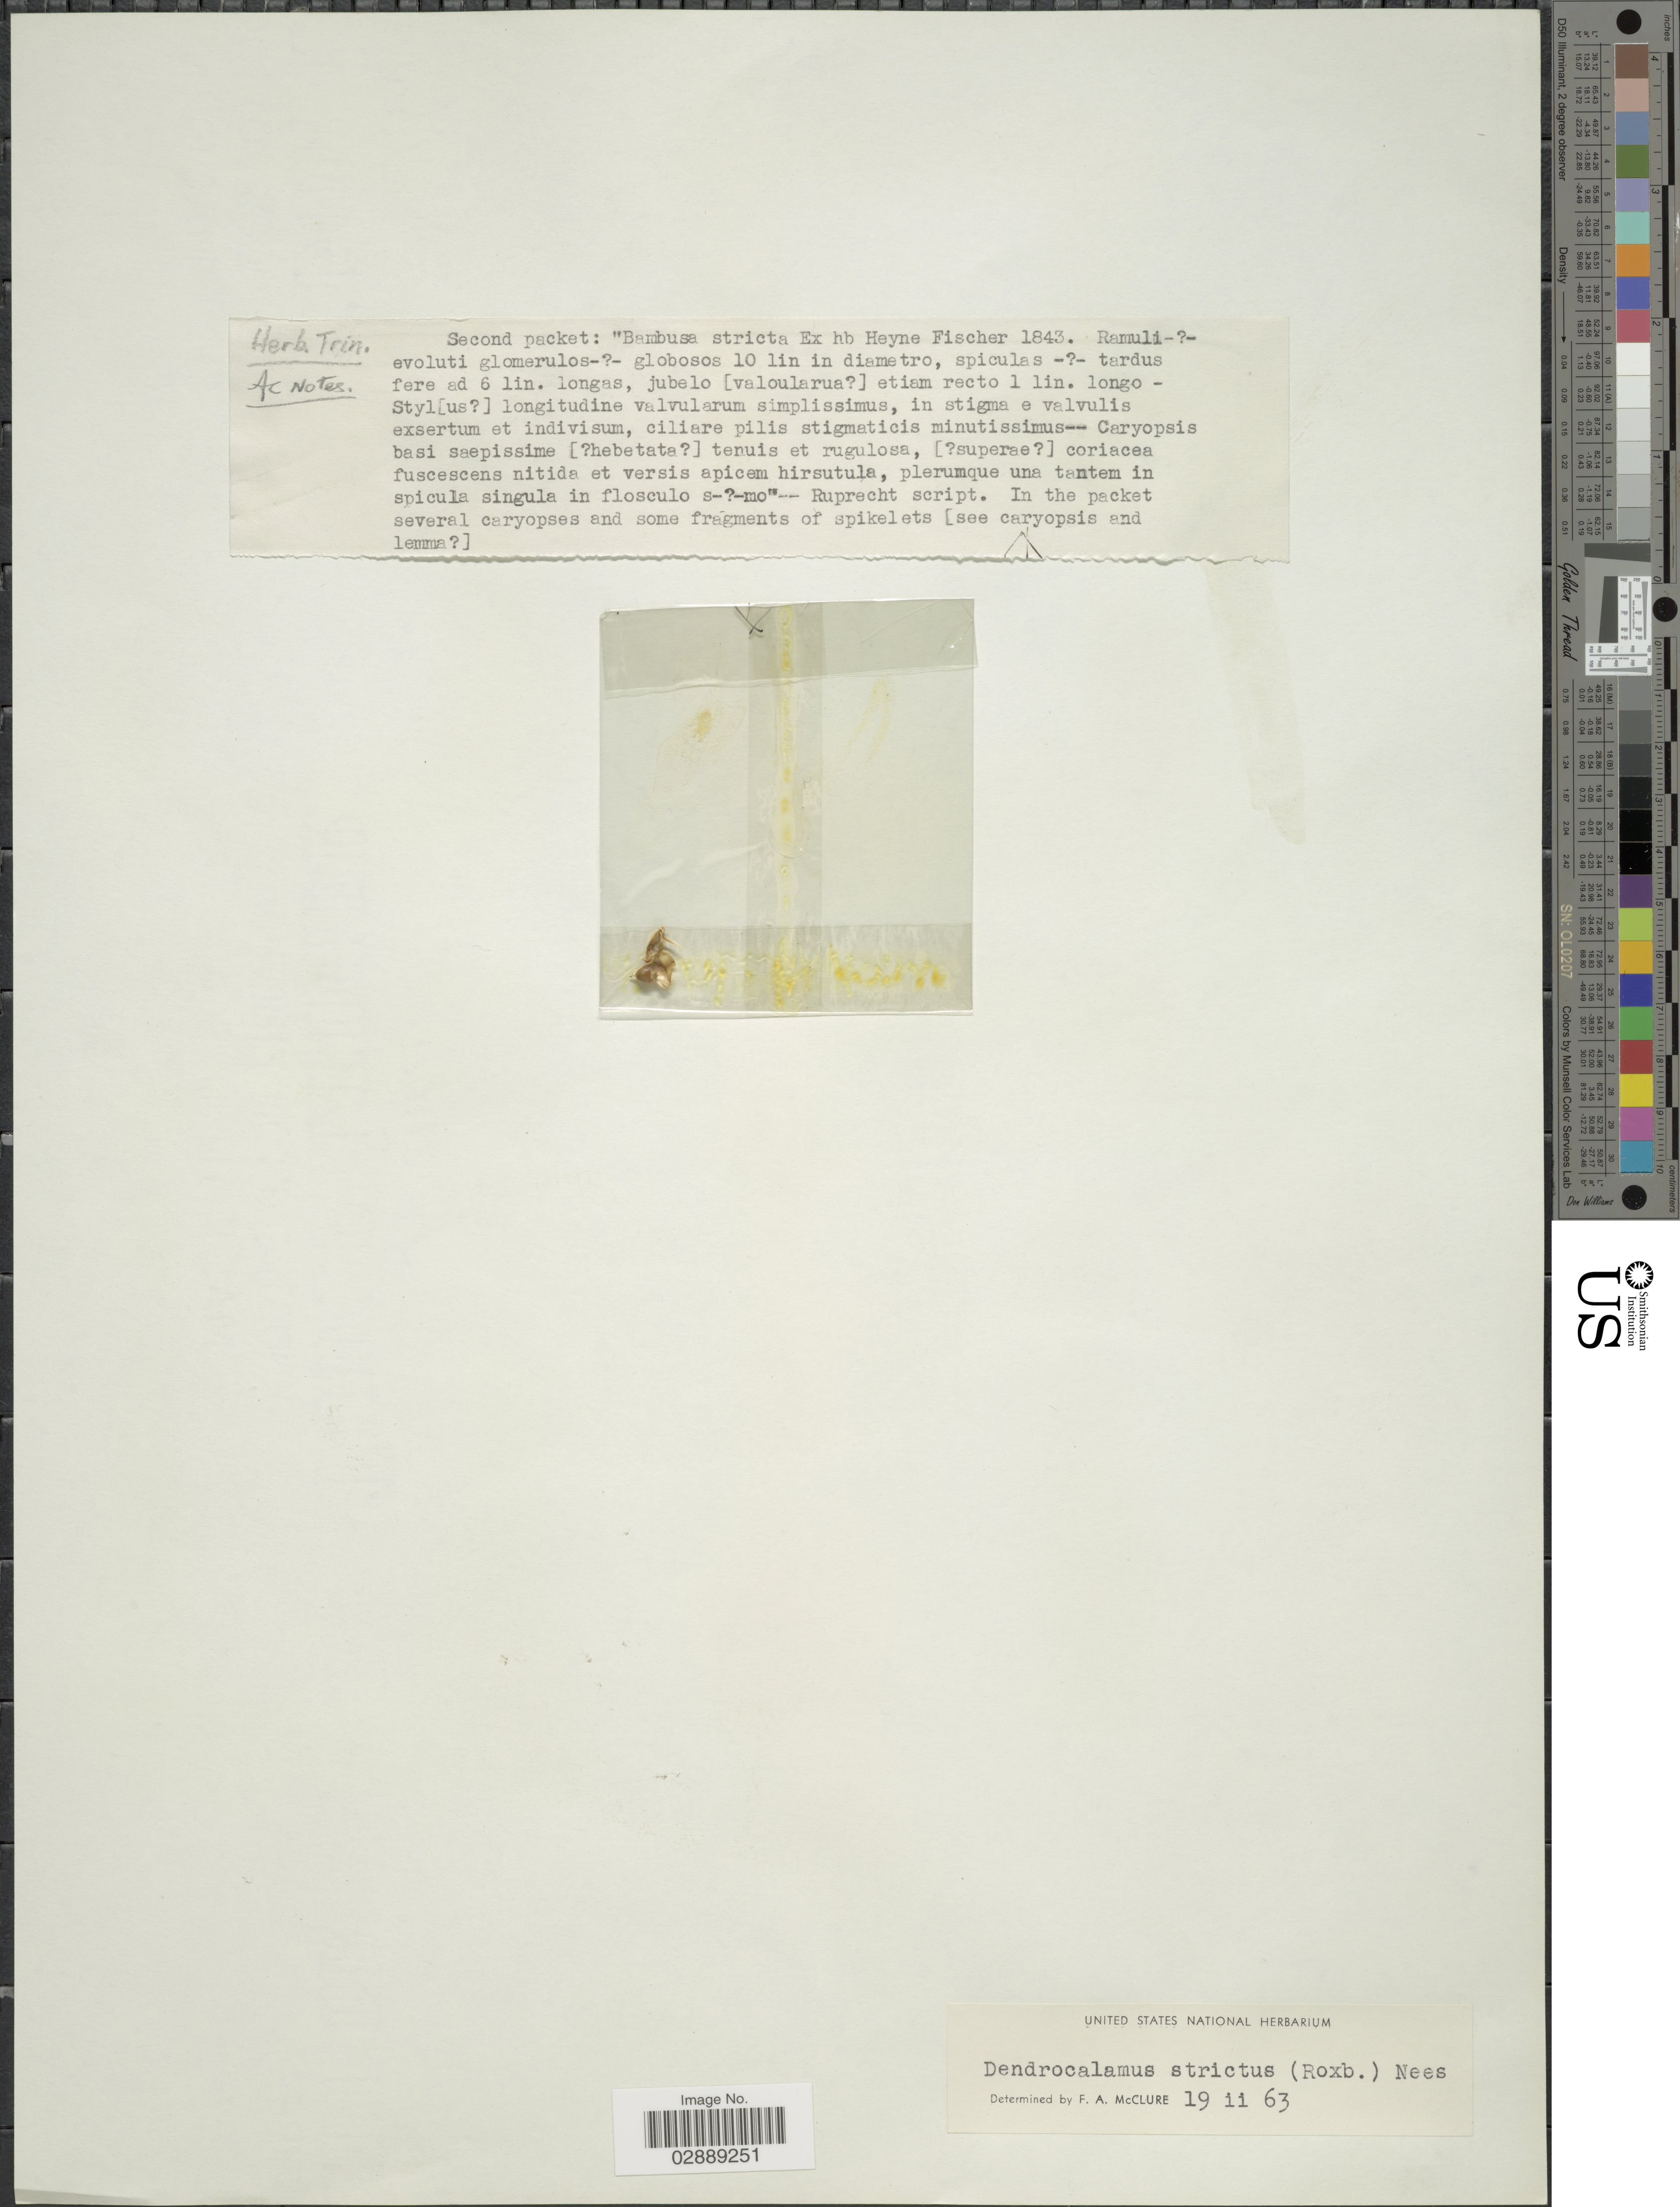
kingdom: Plantae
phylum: Tracheophyta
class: Liliopsida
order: Poales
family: Poaceae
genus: Dendrocalamus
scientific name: Dendrocalamus strictus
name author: (Roxb.) Nees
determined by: McClure, F. A.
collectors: F. H. Fischer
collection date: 1843